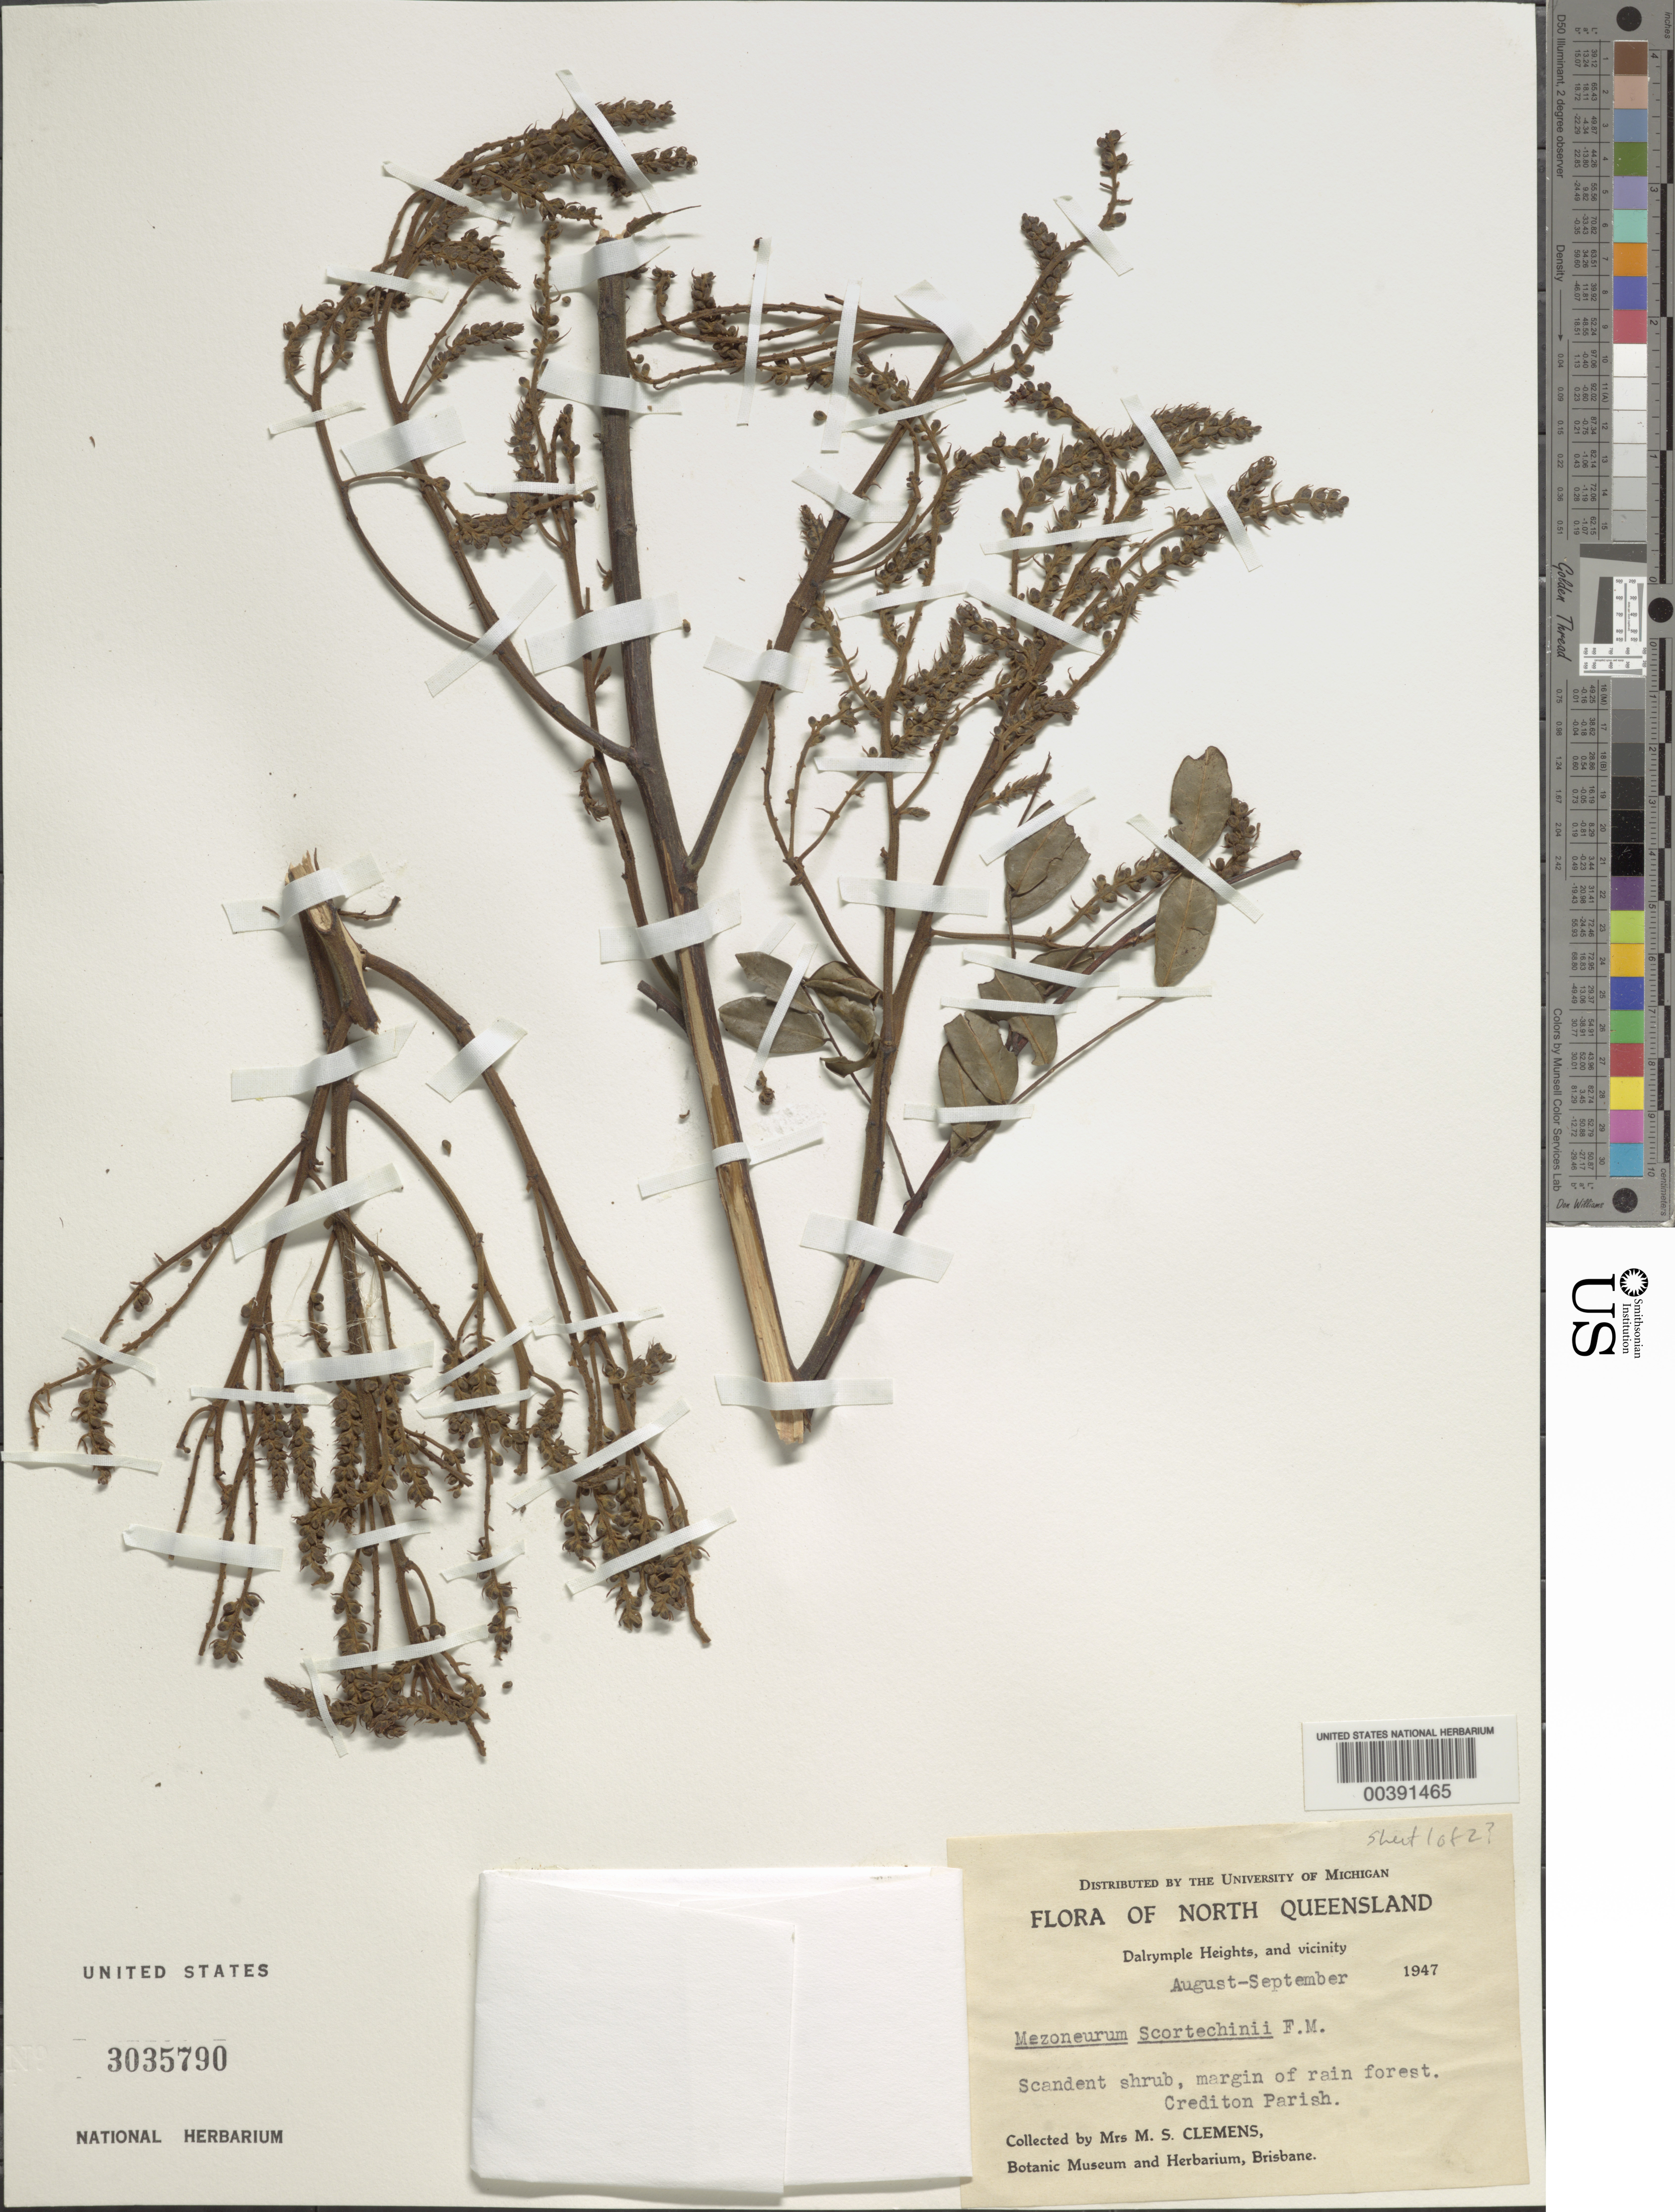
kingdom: Plantae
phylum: Tracheophyta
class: Magnoliopsida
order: Fabales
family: Fabaceae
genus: Mezoneuron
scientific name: Mezoneuron scortechinii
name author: F. Muell.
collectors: M. S. Clemens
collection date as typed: Aug 1947 to -- Sep 1947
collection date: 1947-08/1947-09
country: Australia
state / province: Queensland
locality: North queensland, crediton parish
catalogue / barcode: US 3035790